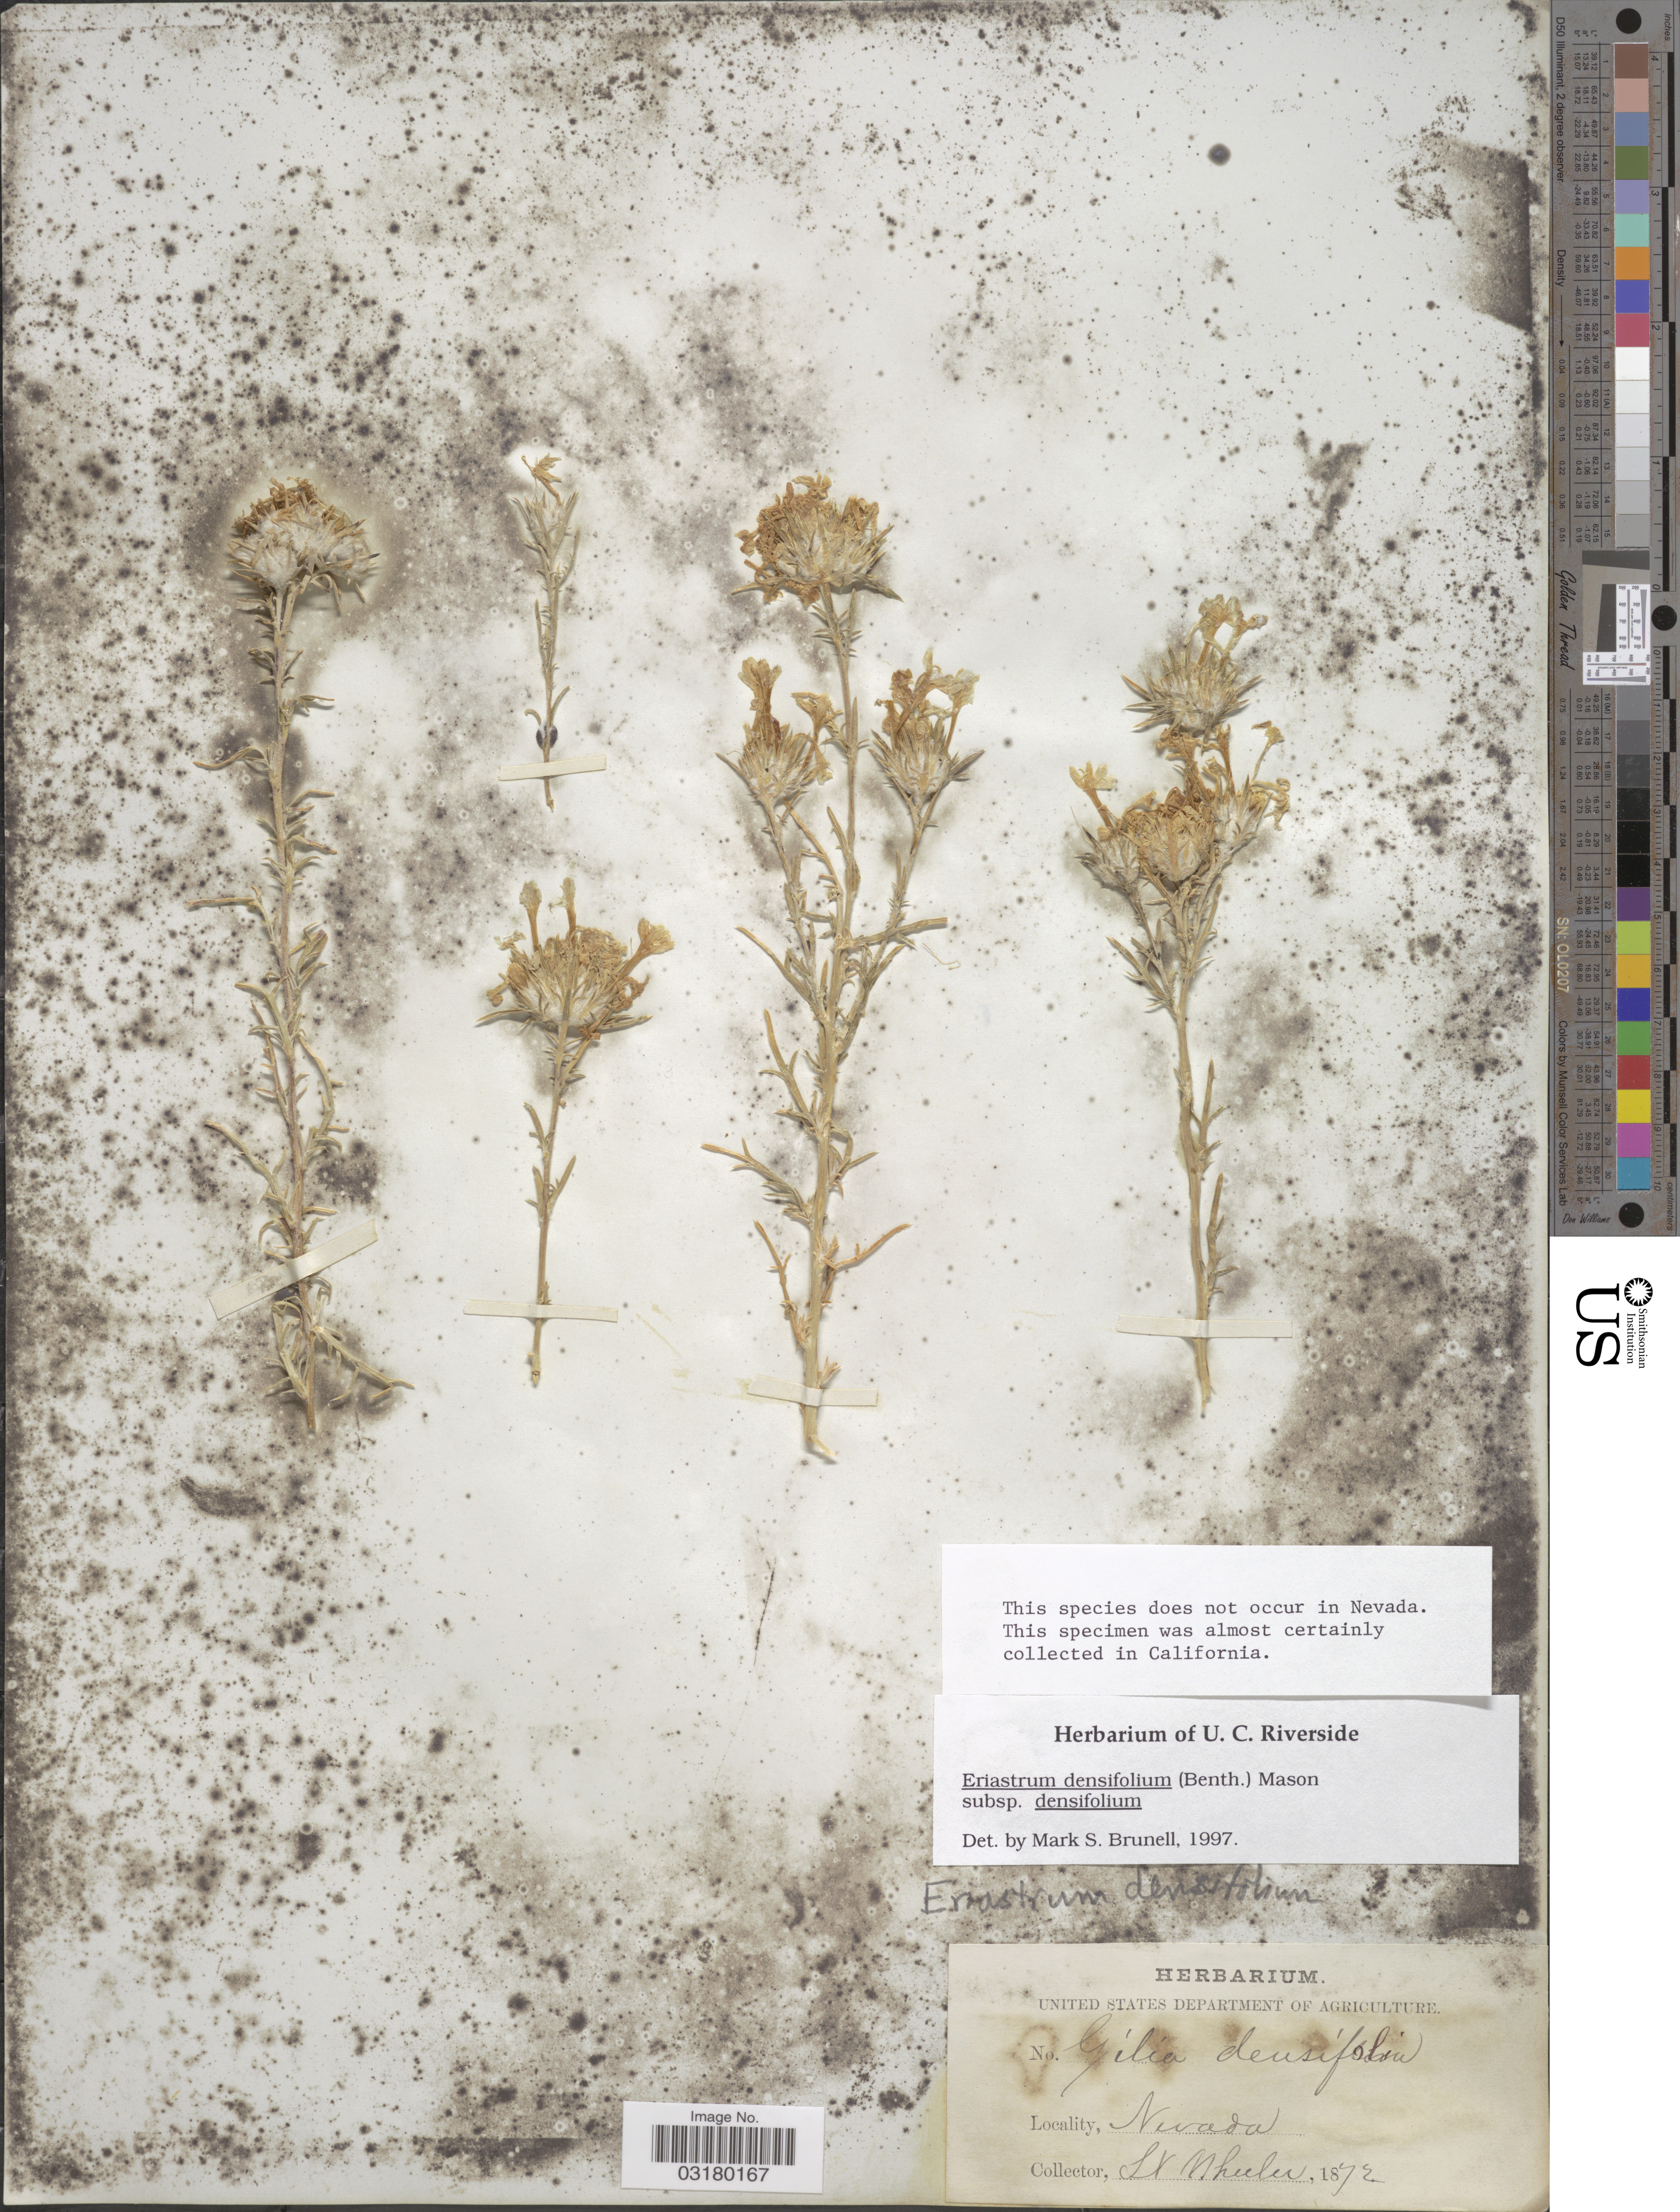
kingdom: Plantae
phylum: Tracheophyta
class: Magnoliopsida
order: Ericales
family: Polemoniaceae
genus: Eriastrum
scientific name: Eriastrum densifolium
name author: (Benth.) H. Mason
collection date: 1872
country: United States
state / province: Nevada